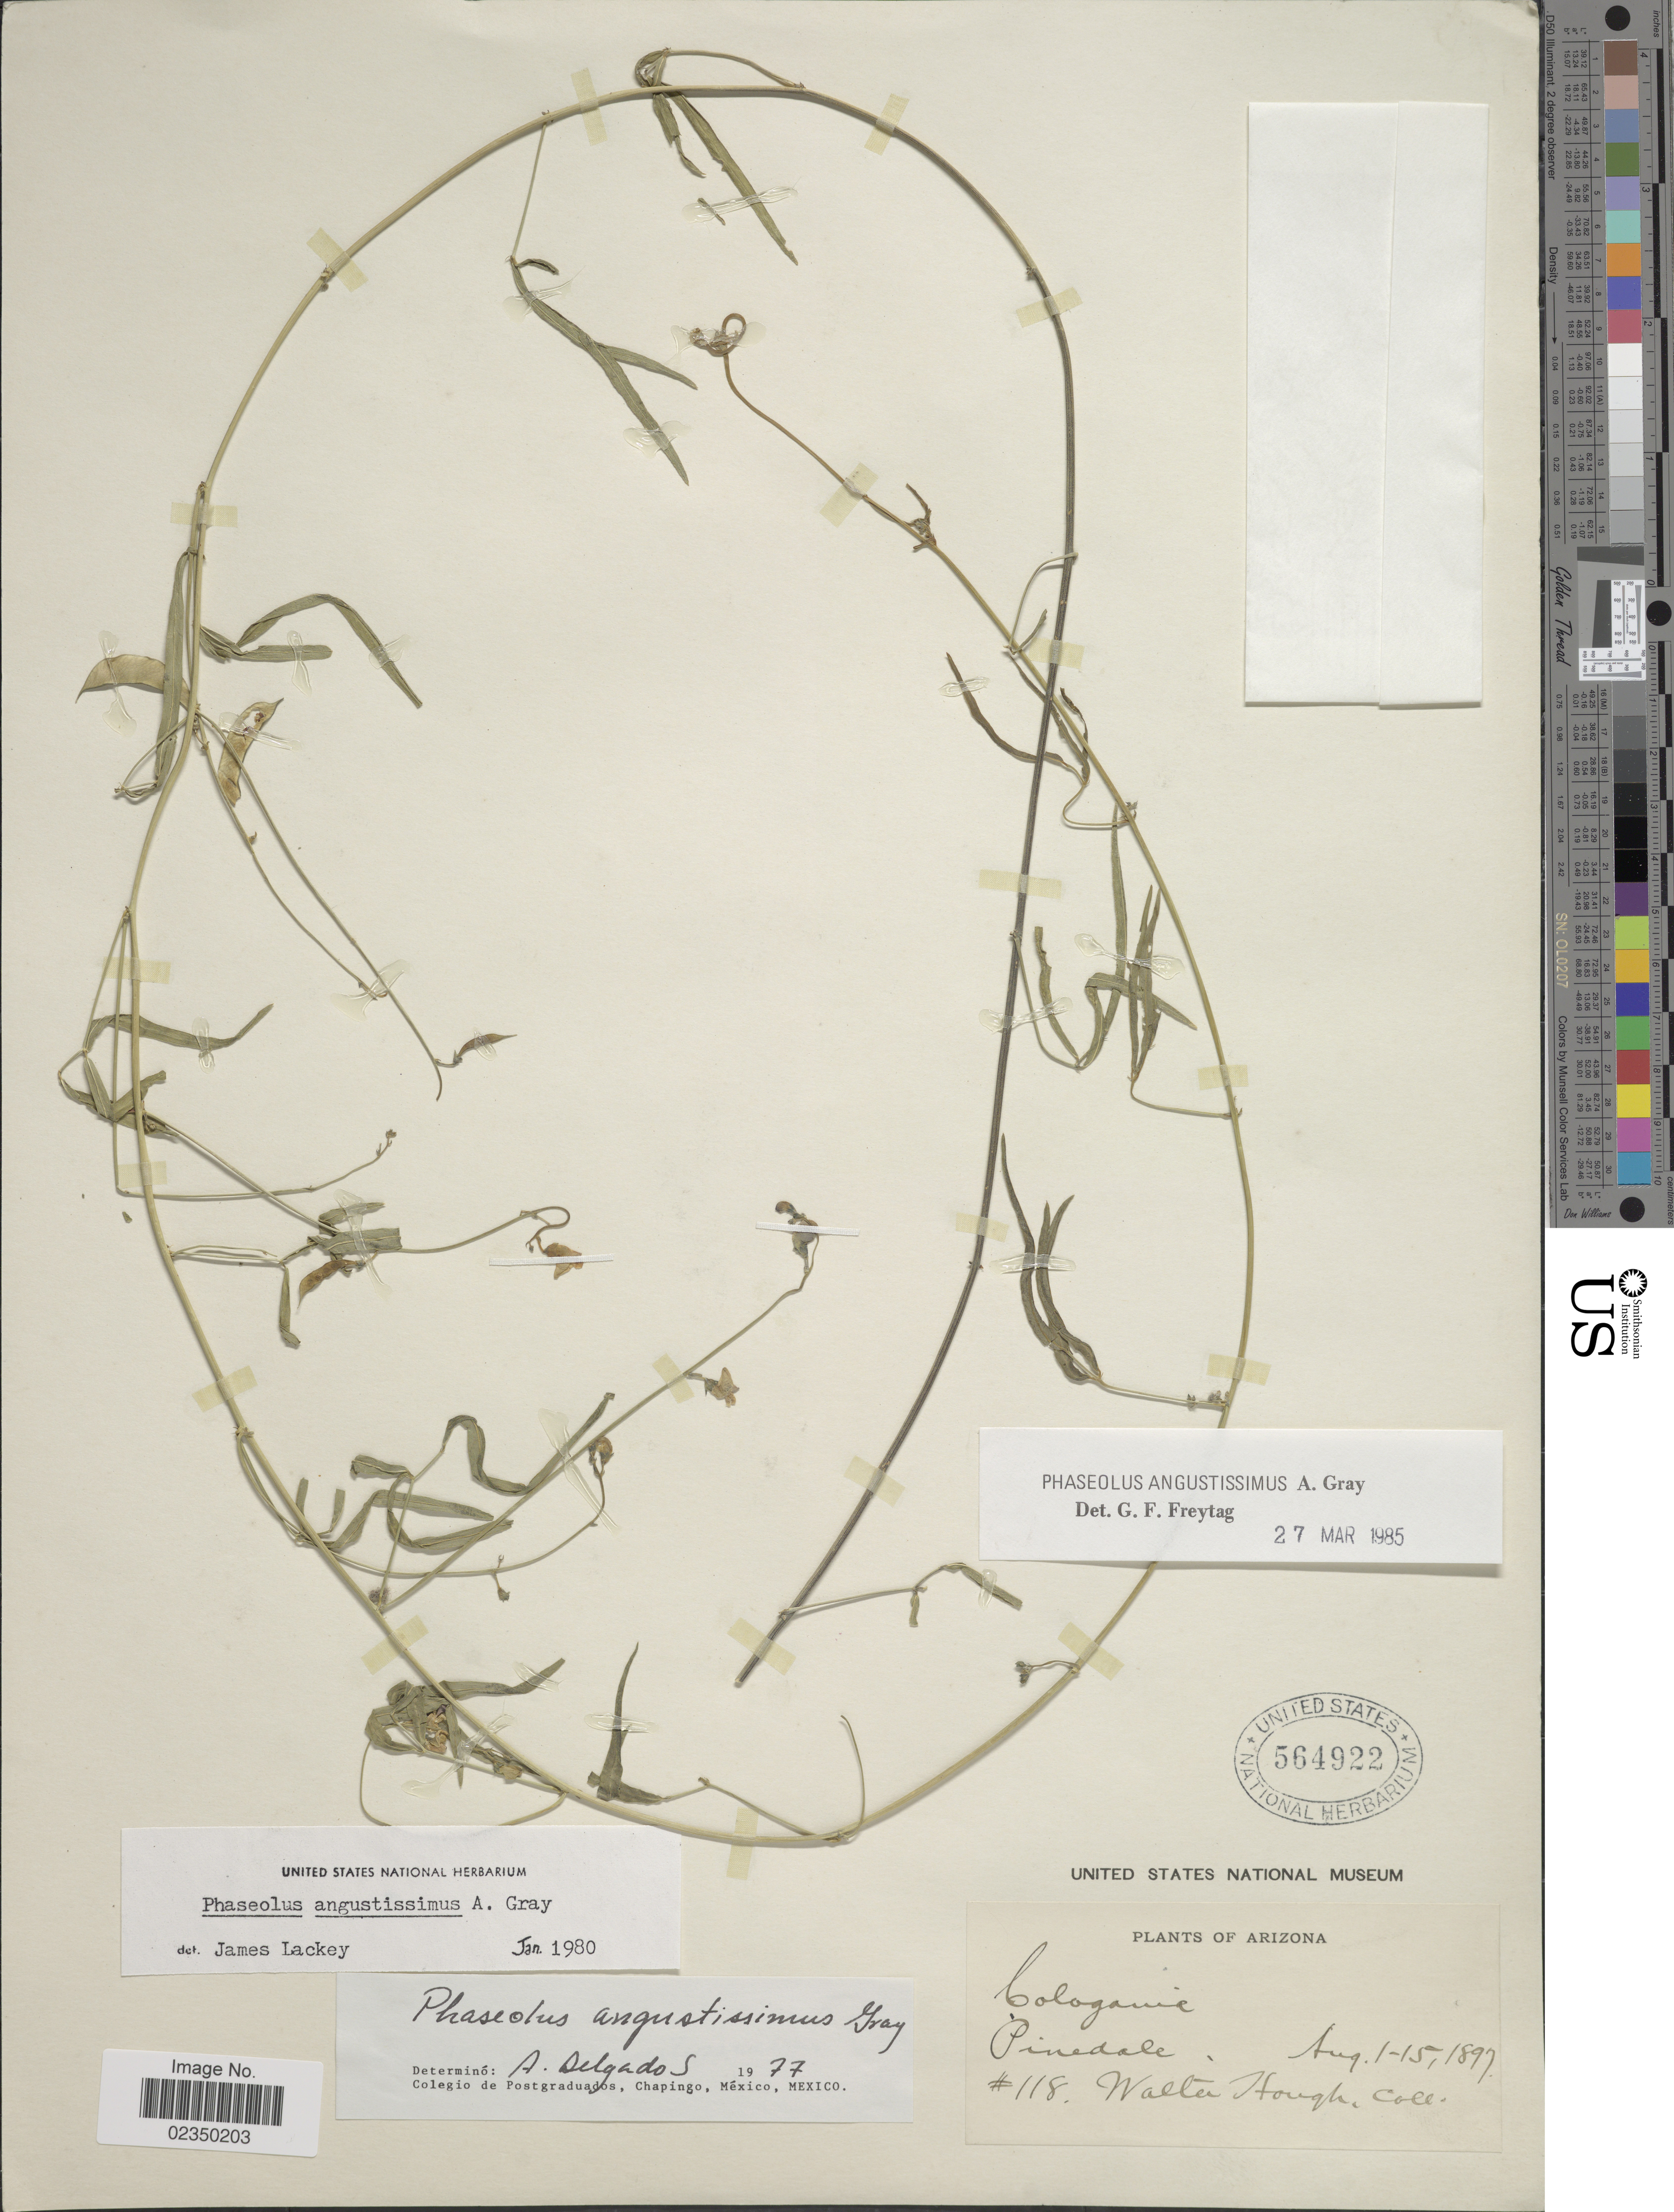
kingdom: Plantae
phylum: Tracheophyta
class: Magnoliopsida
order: Fabales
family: Fabaceae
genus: Phaseolus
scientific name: Phaseolus angustissimus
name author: A. Gray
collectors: W. Hough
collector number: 118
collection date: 1897-08-01/1897-08-15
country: United States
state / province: Arizona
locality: Pinedale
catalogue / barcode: US 564922